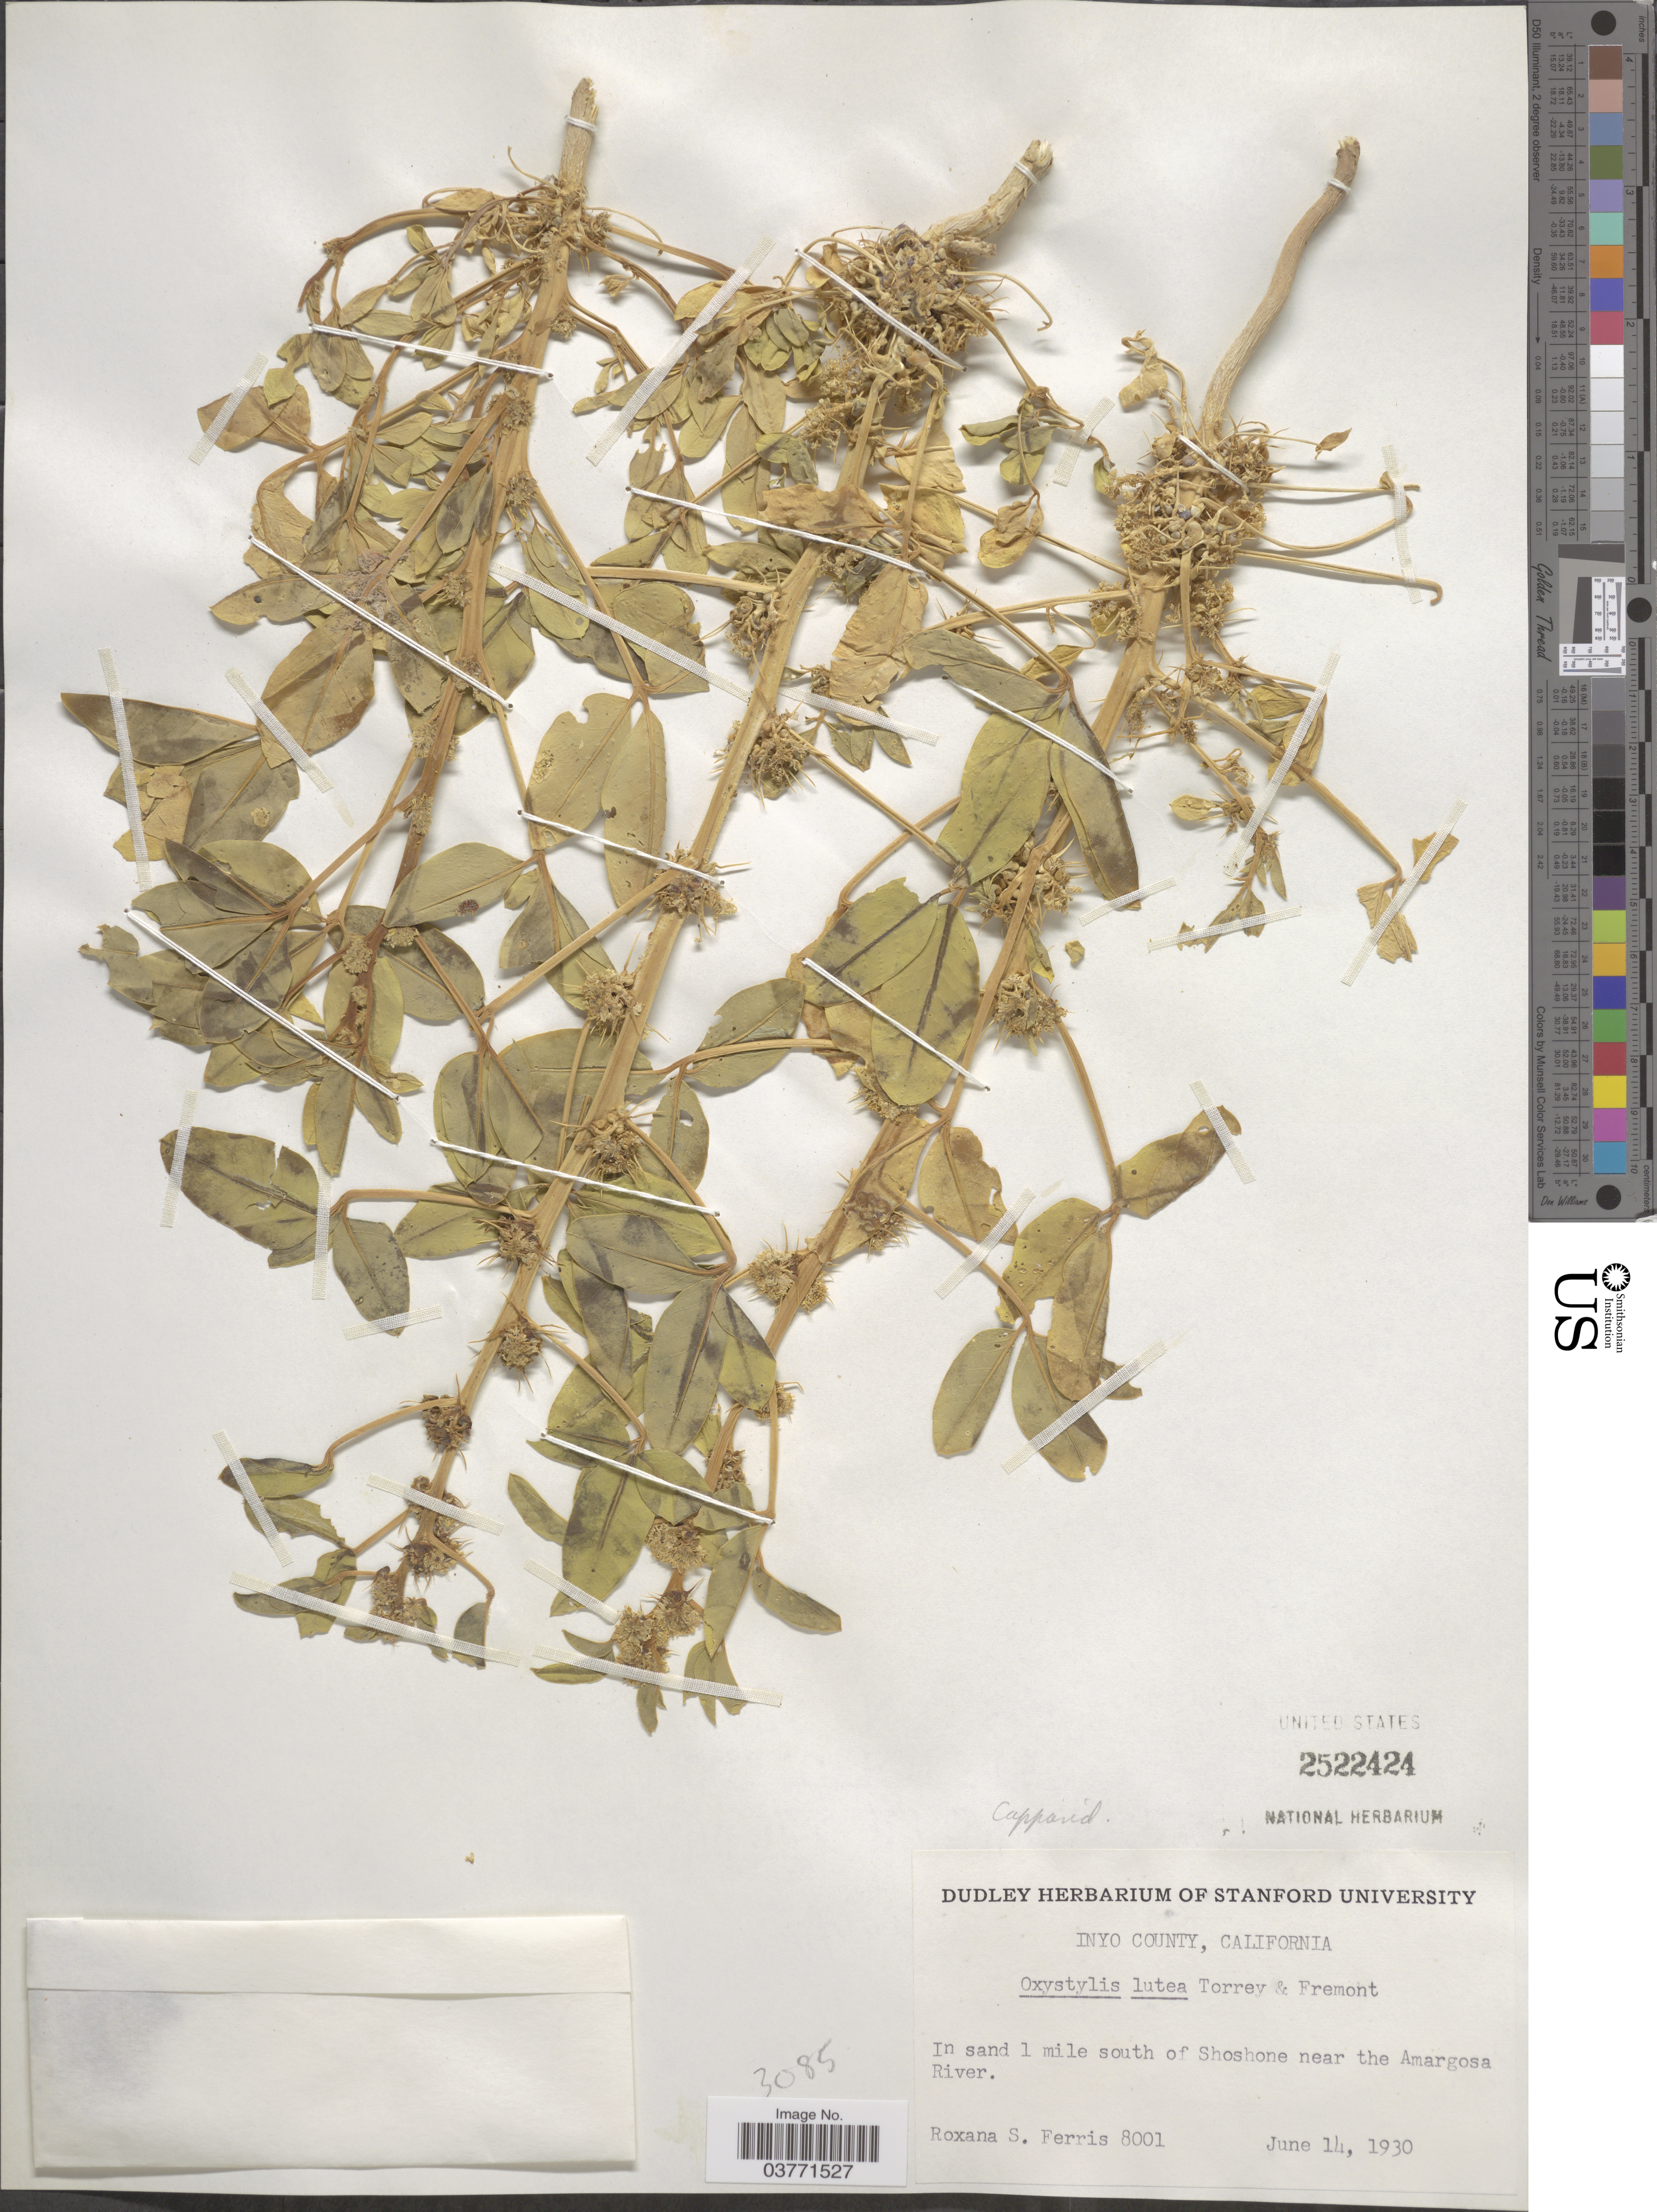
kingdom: Plantae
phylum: Tracheophyta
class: Magnoliopsida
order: Brassicales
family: Cleomaceae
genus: Cleomella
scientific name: Cleomella oxystyloides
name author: Roalson et al.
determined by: Strong, M. T., (US), Smithsonian Institution - National Museum of Natural History (UNITED STATES)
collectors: R. S. Ferris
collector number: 8001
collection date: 1930-06-14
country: United States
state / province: California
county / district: Inyo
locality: Inyo County. In sand 1 mile south of Shosone near the Amargosa River.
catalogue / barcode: US 2522424